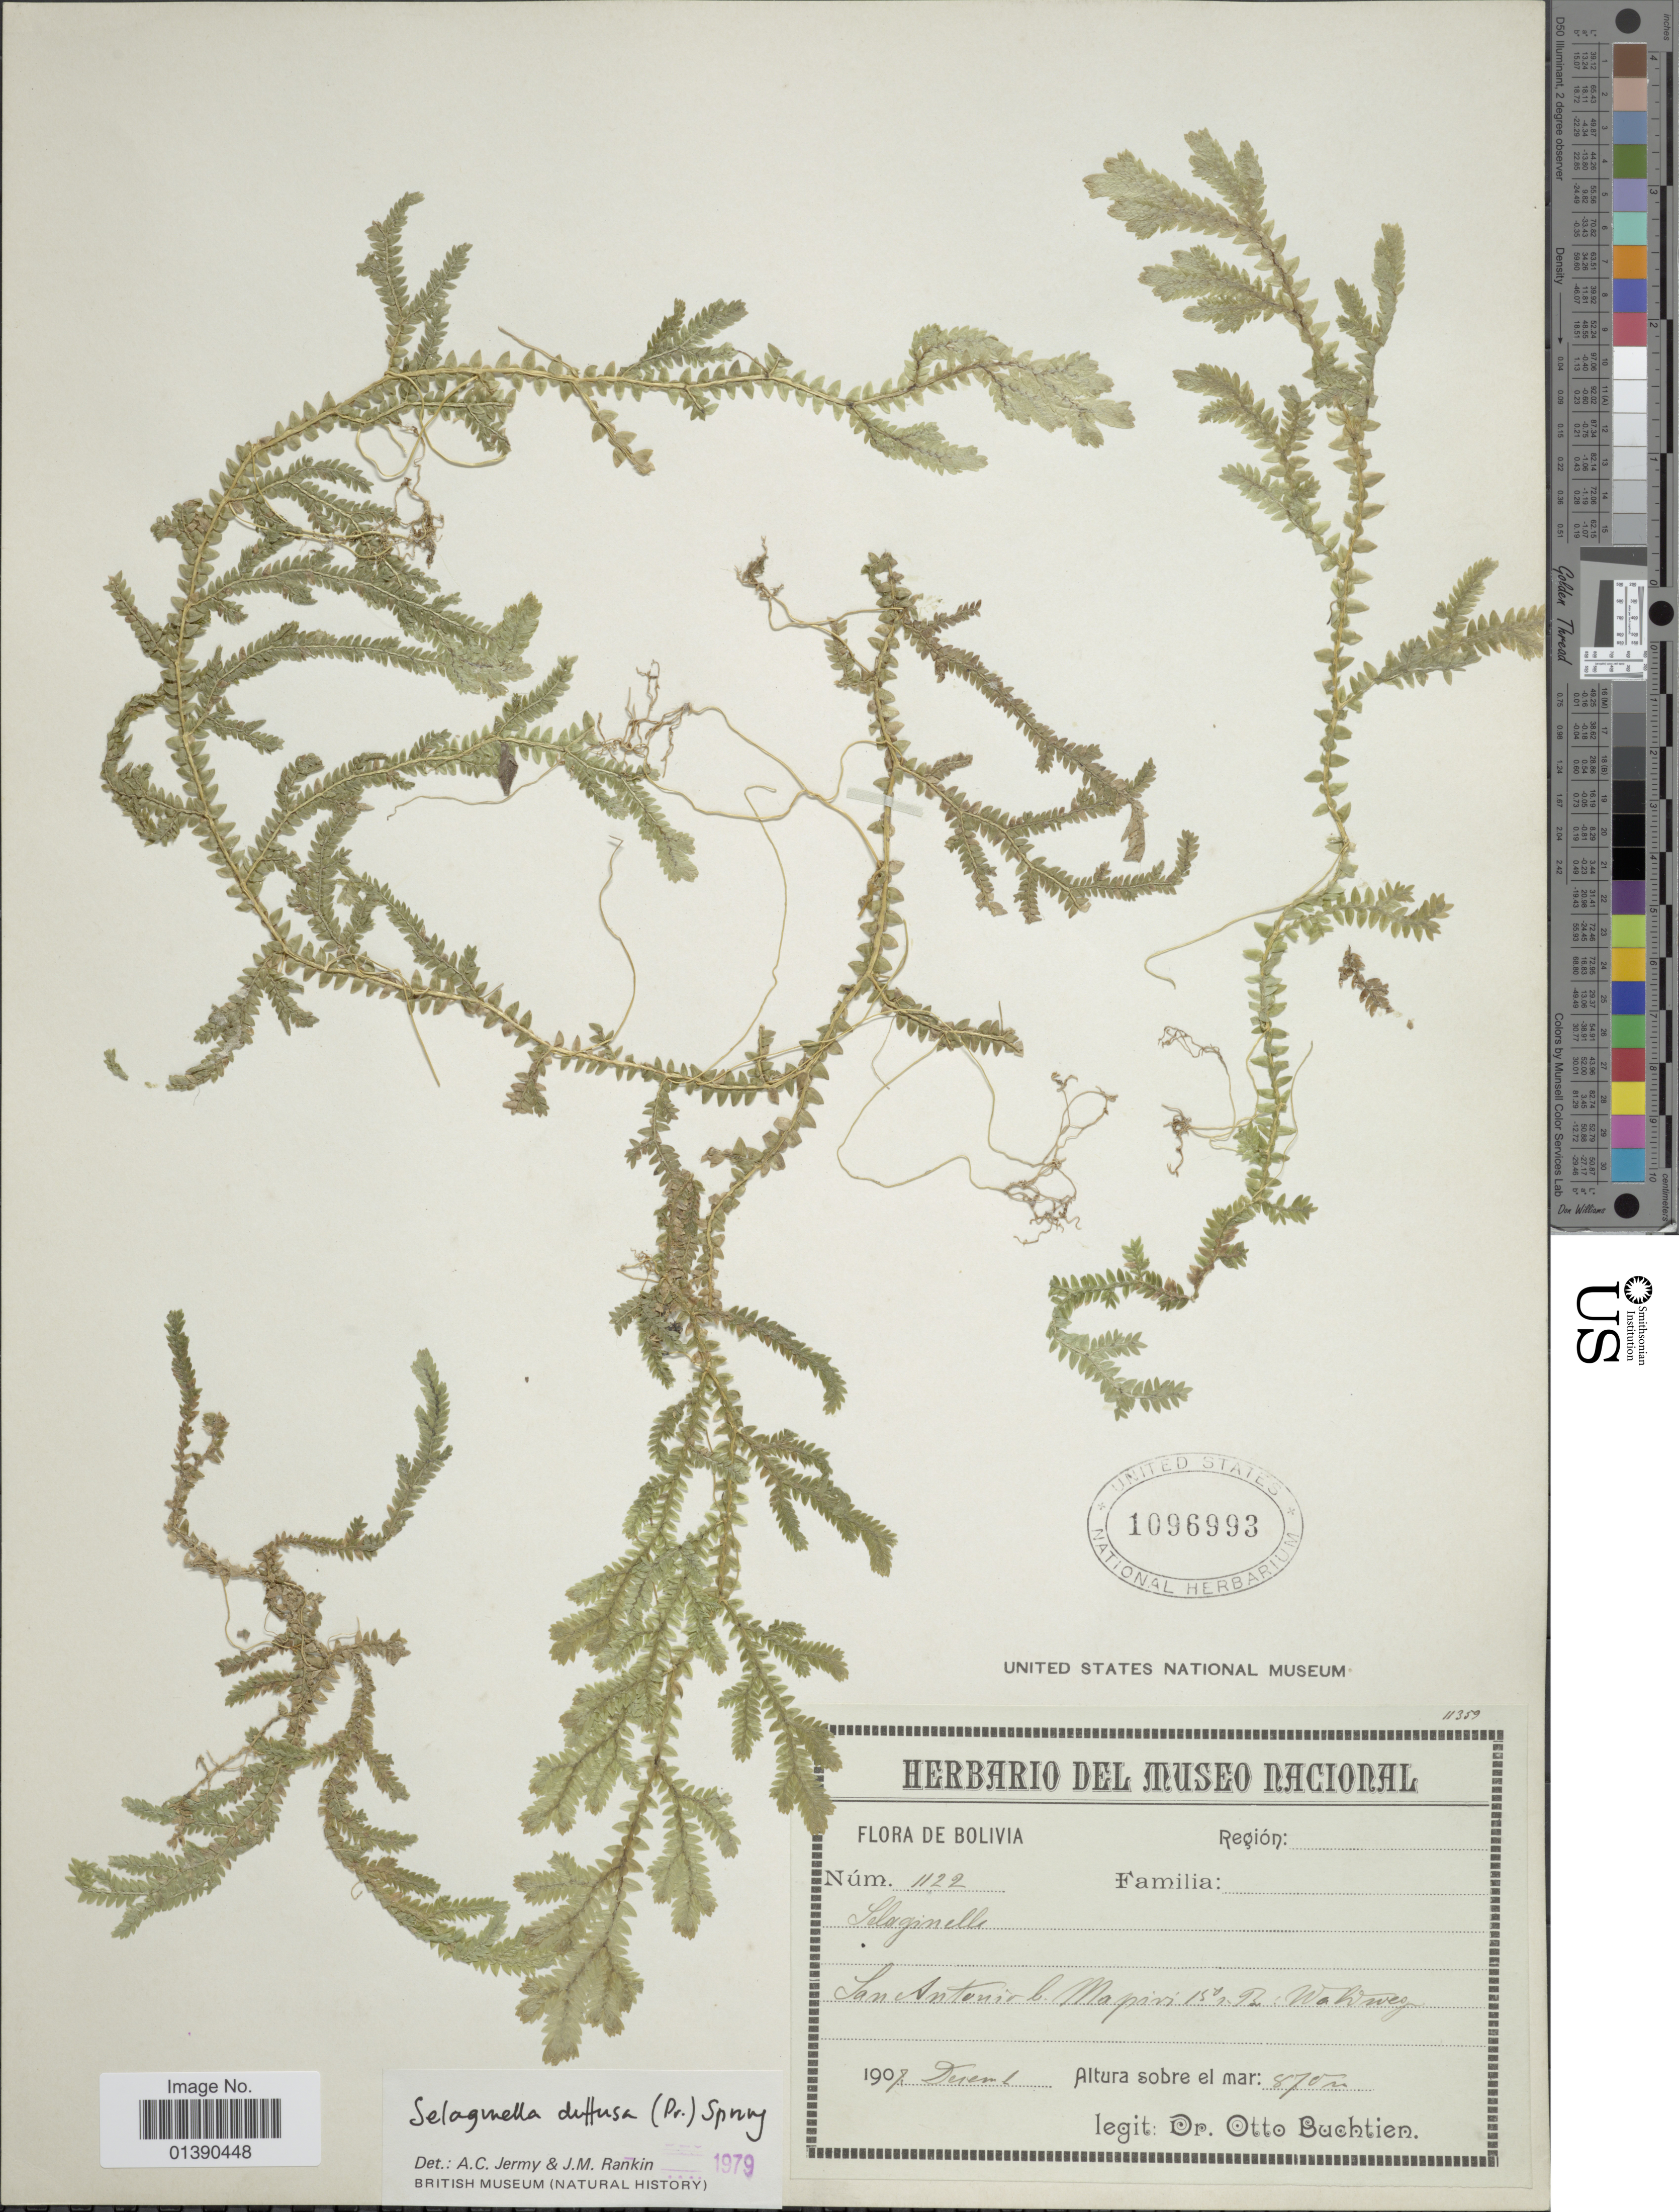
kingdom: Plantae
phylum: Tracheophyta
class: Lycopodiopsida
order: Selaginellales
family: Selaginellaceae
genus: Selaginella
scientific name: Selaginella diffusa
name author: (C. Presl) Spring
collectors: O. Buchtien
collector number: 1122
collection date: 1907-12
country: Bolivia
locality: San Antonio l. Mapiri 15°n. Br.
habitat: Waldwege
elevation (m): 870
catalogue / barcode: US 1096993